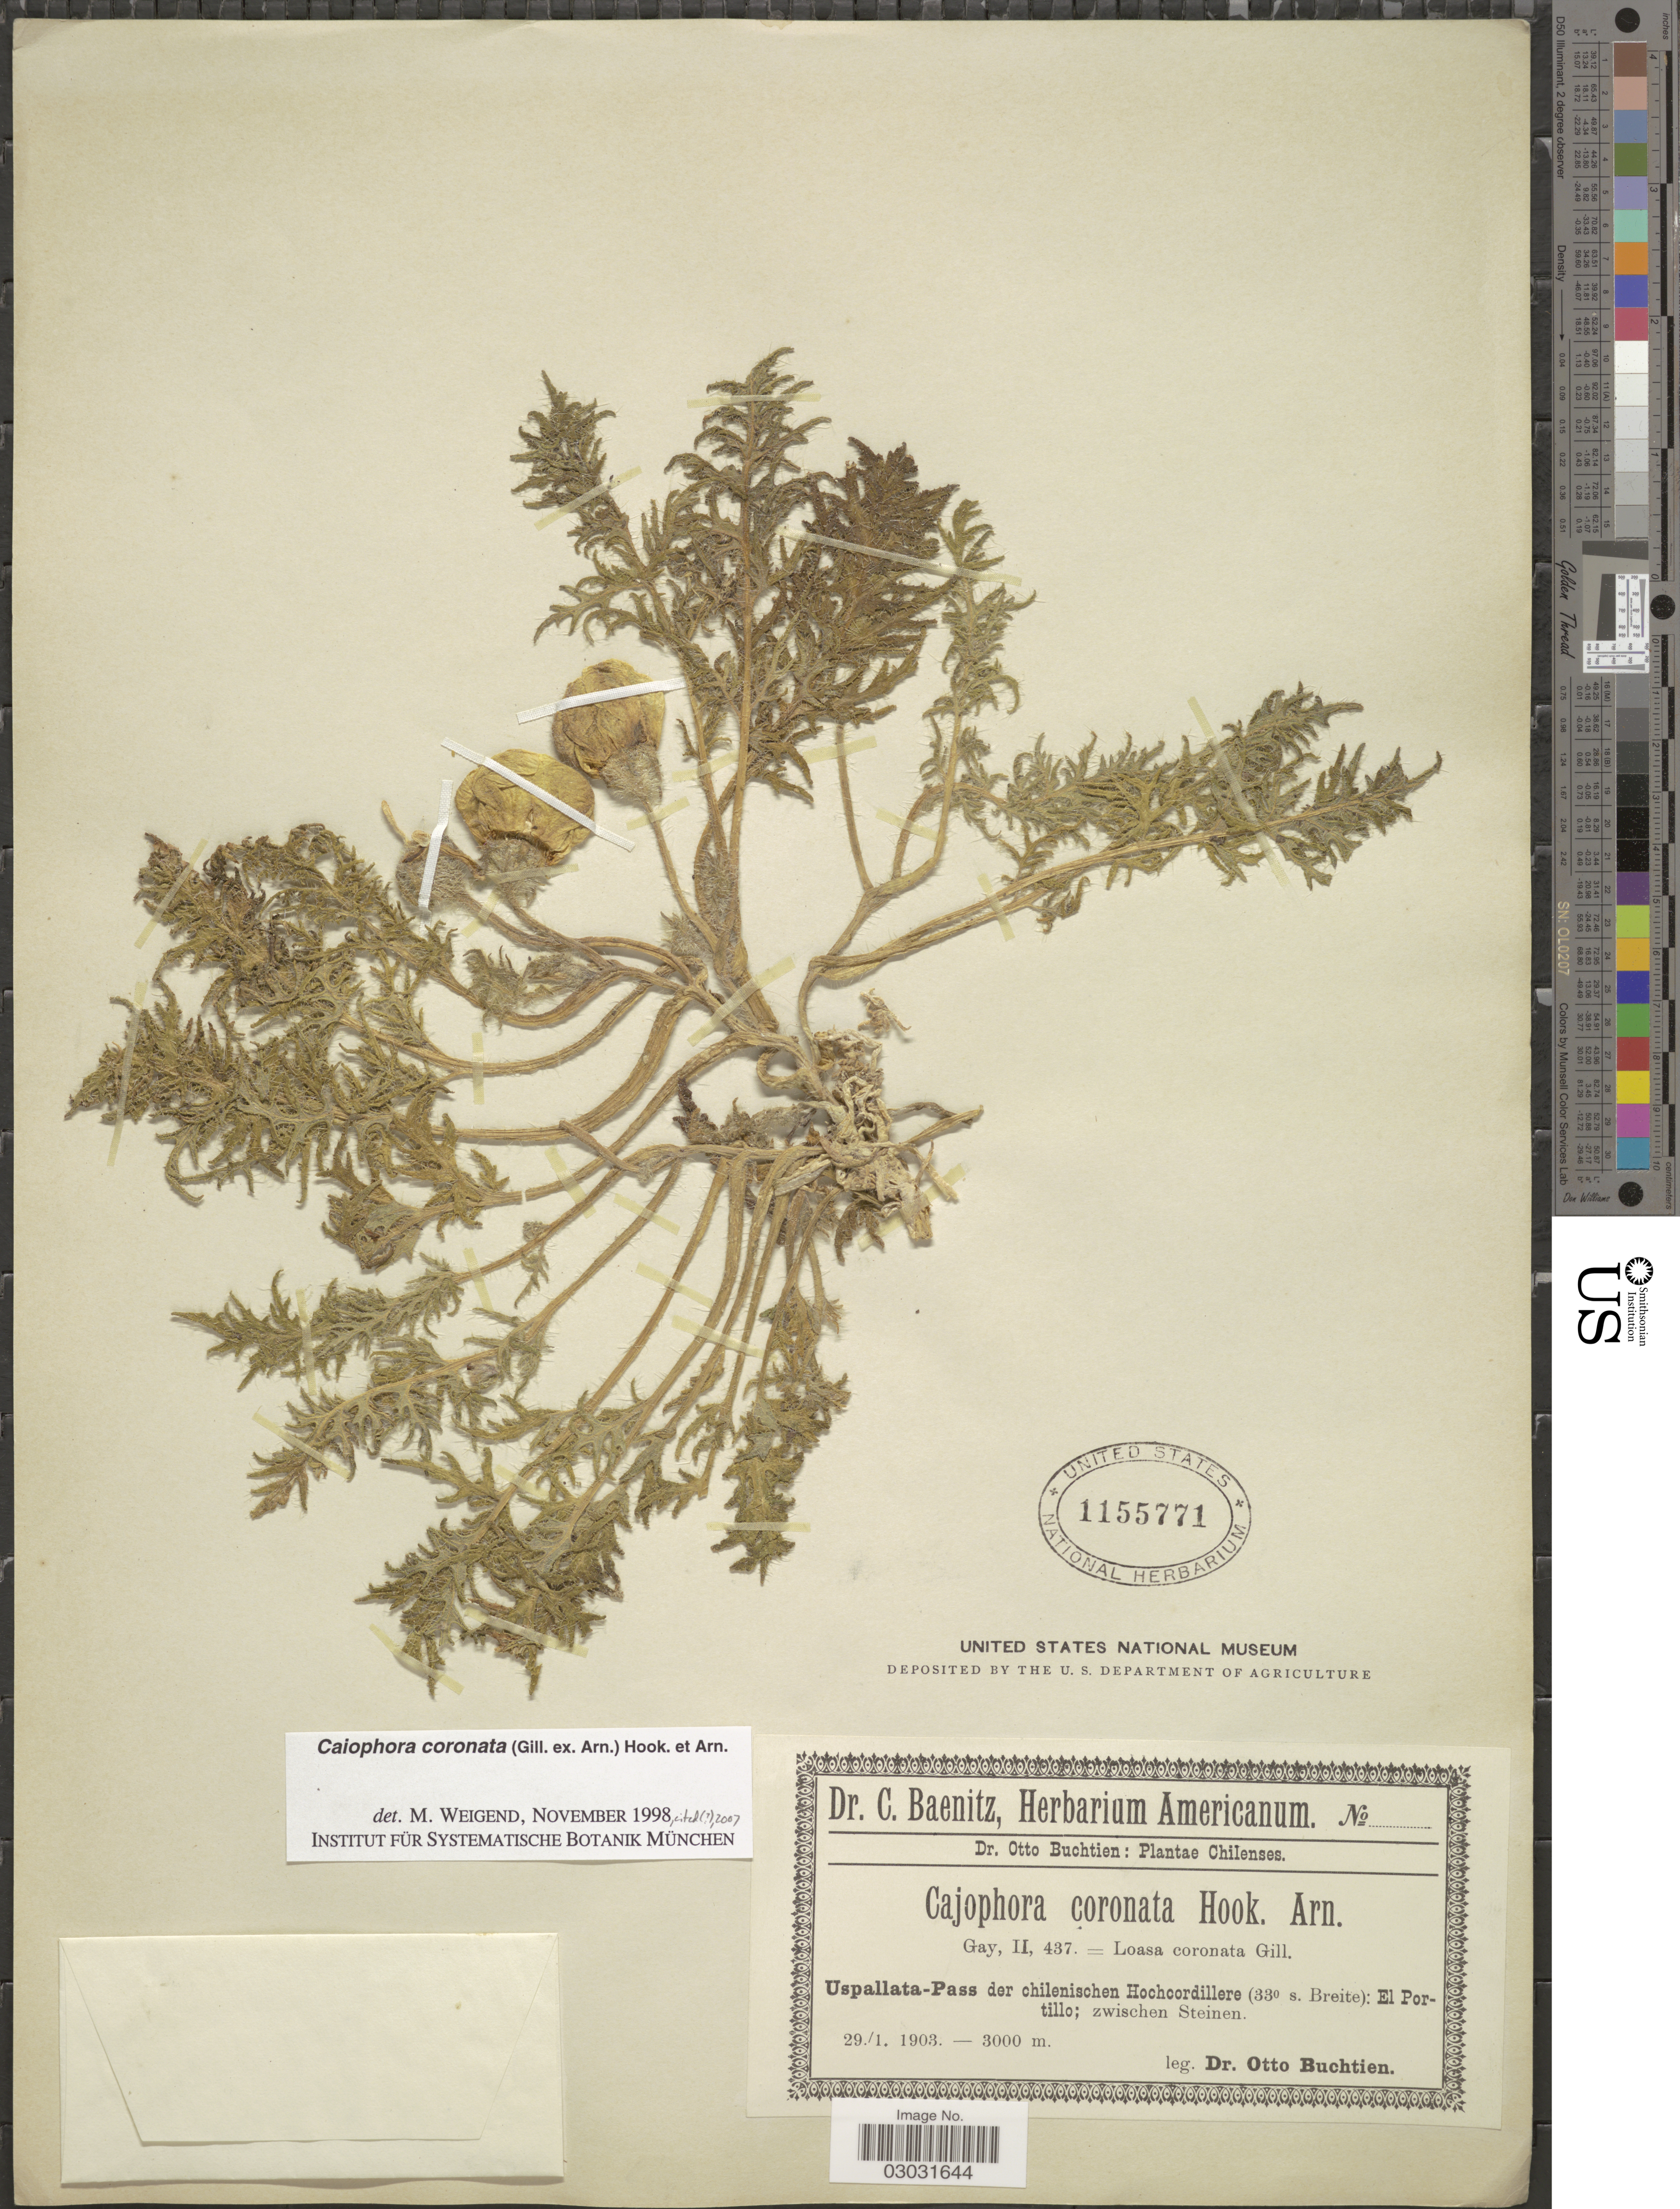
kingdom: Plantae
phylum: Tracheophyta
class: Magnoliopsida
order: Cornales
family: Loasaceae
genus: Caiophora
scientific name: Caiophora coronata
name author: (Gillies ex Arn.) Hook. & Arn.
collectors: O. Buchtien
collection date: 1903-01-29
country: Chile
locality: Uspallata-Pass der chilenischen Hochcordillere (33° s. Breite): El Portillo; zwischen Steinen.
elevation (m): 3000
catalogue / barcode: US 1155771